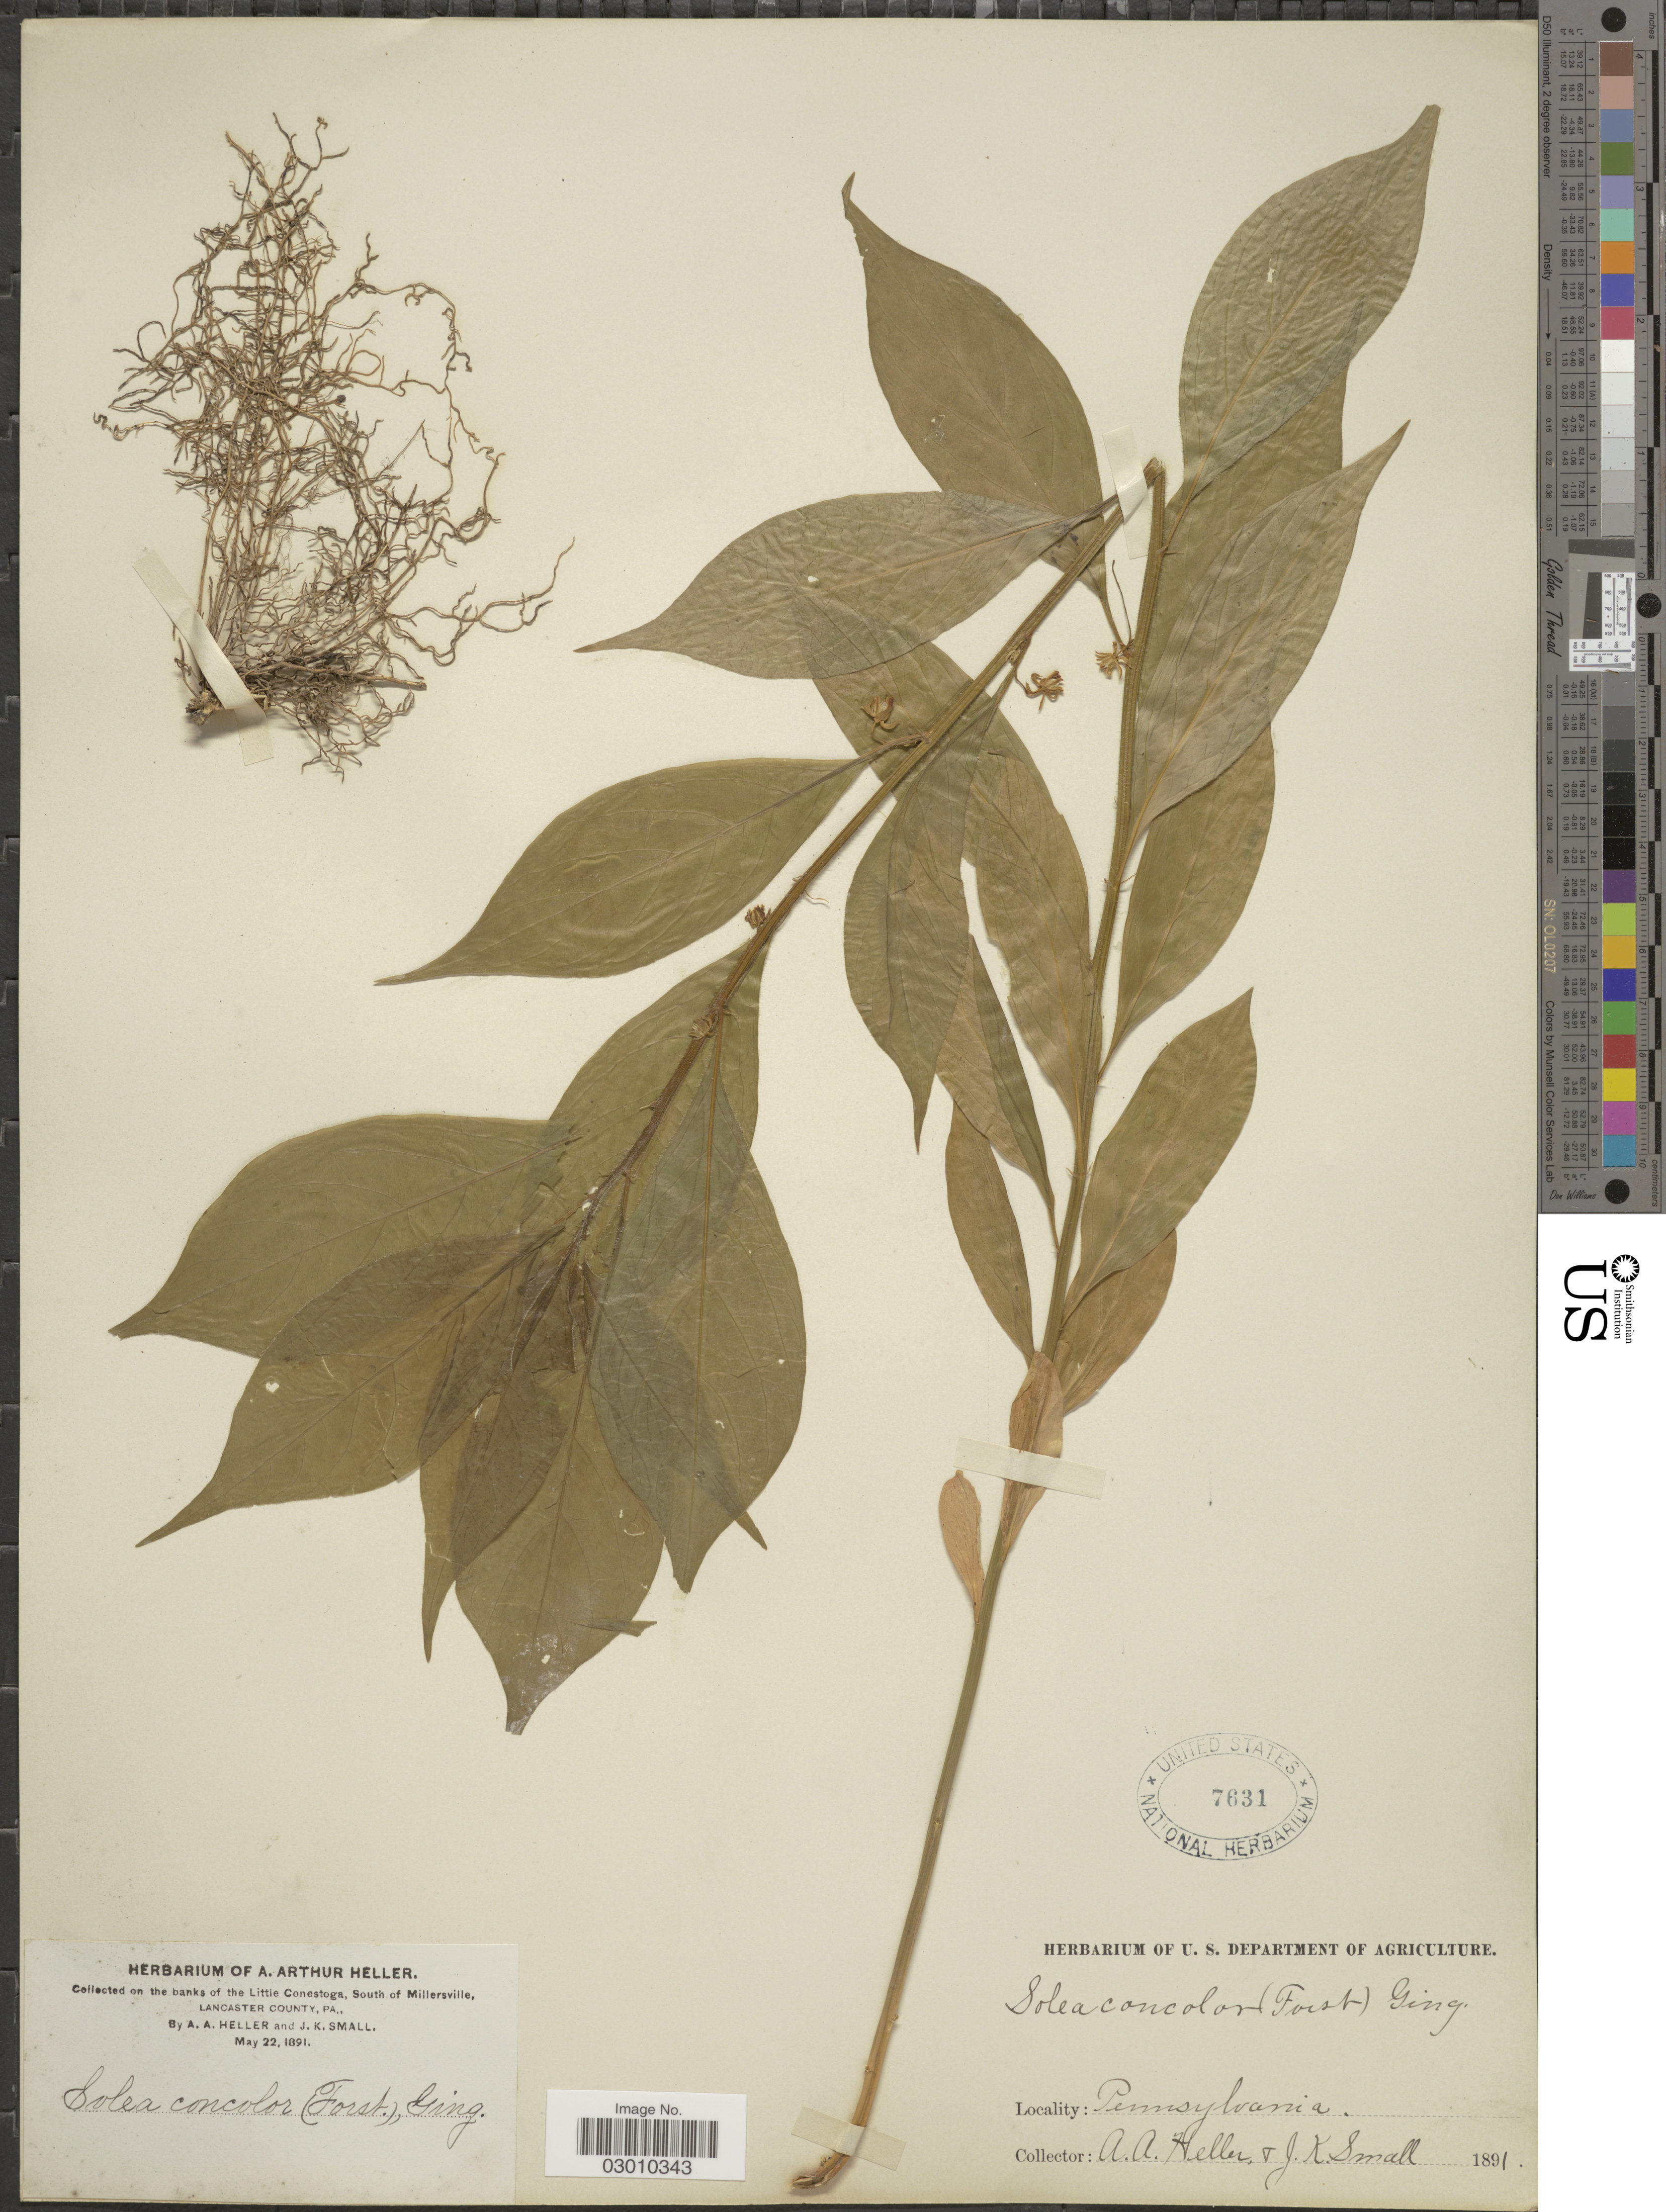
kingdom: Plantae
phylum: Tracheophyta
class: Magnoliopsida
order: Malpighiales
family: Violaceae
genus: Cubelium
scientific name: Cubelium concolor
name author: (T.F. Forst.) Raf. ex Britton & A. Br.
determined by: Strong, Mark T., (BOT), Smithsonian Institution - National Museum of Natural History (UNITED STATES)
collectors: A. A. Heller & J. K. Small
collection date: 1891-05-22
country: United States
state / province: Pennsylvania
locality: Collected on the banks of the Little Conestoga, South Millersville, Lancaster County.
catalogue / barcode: US 7631